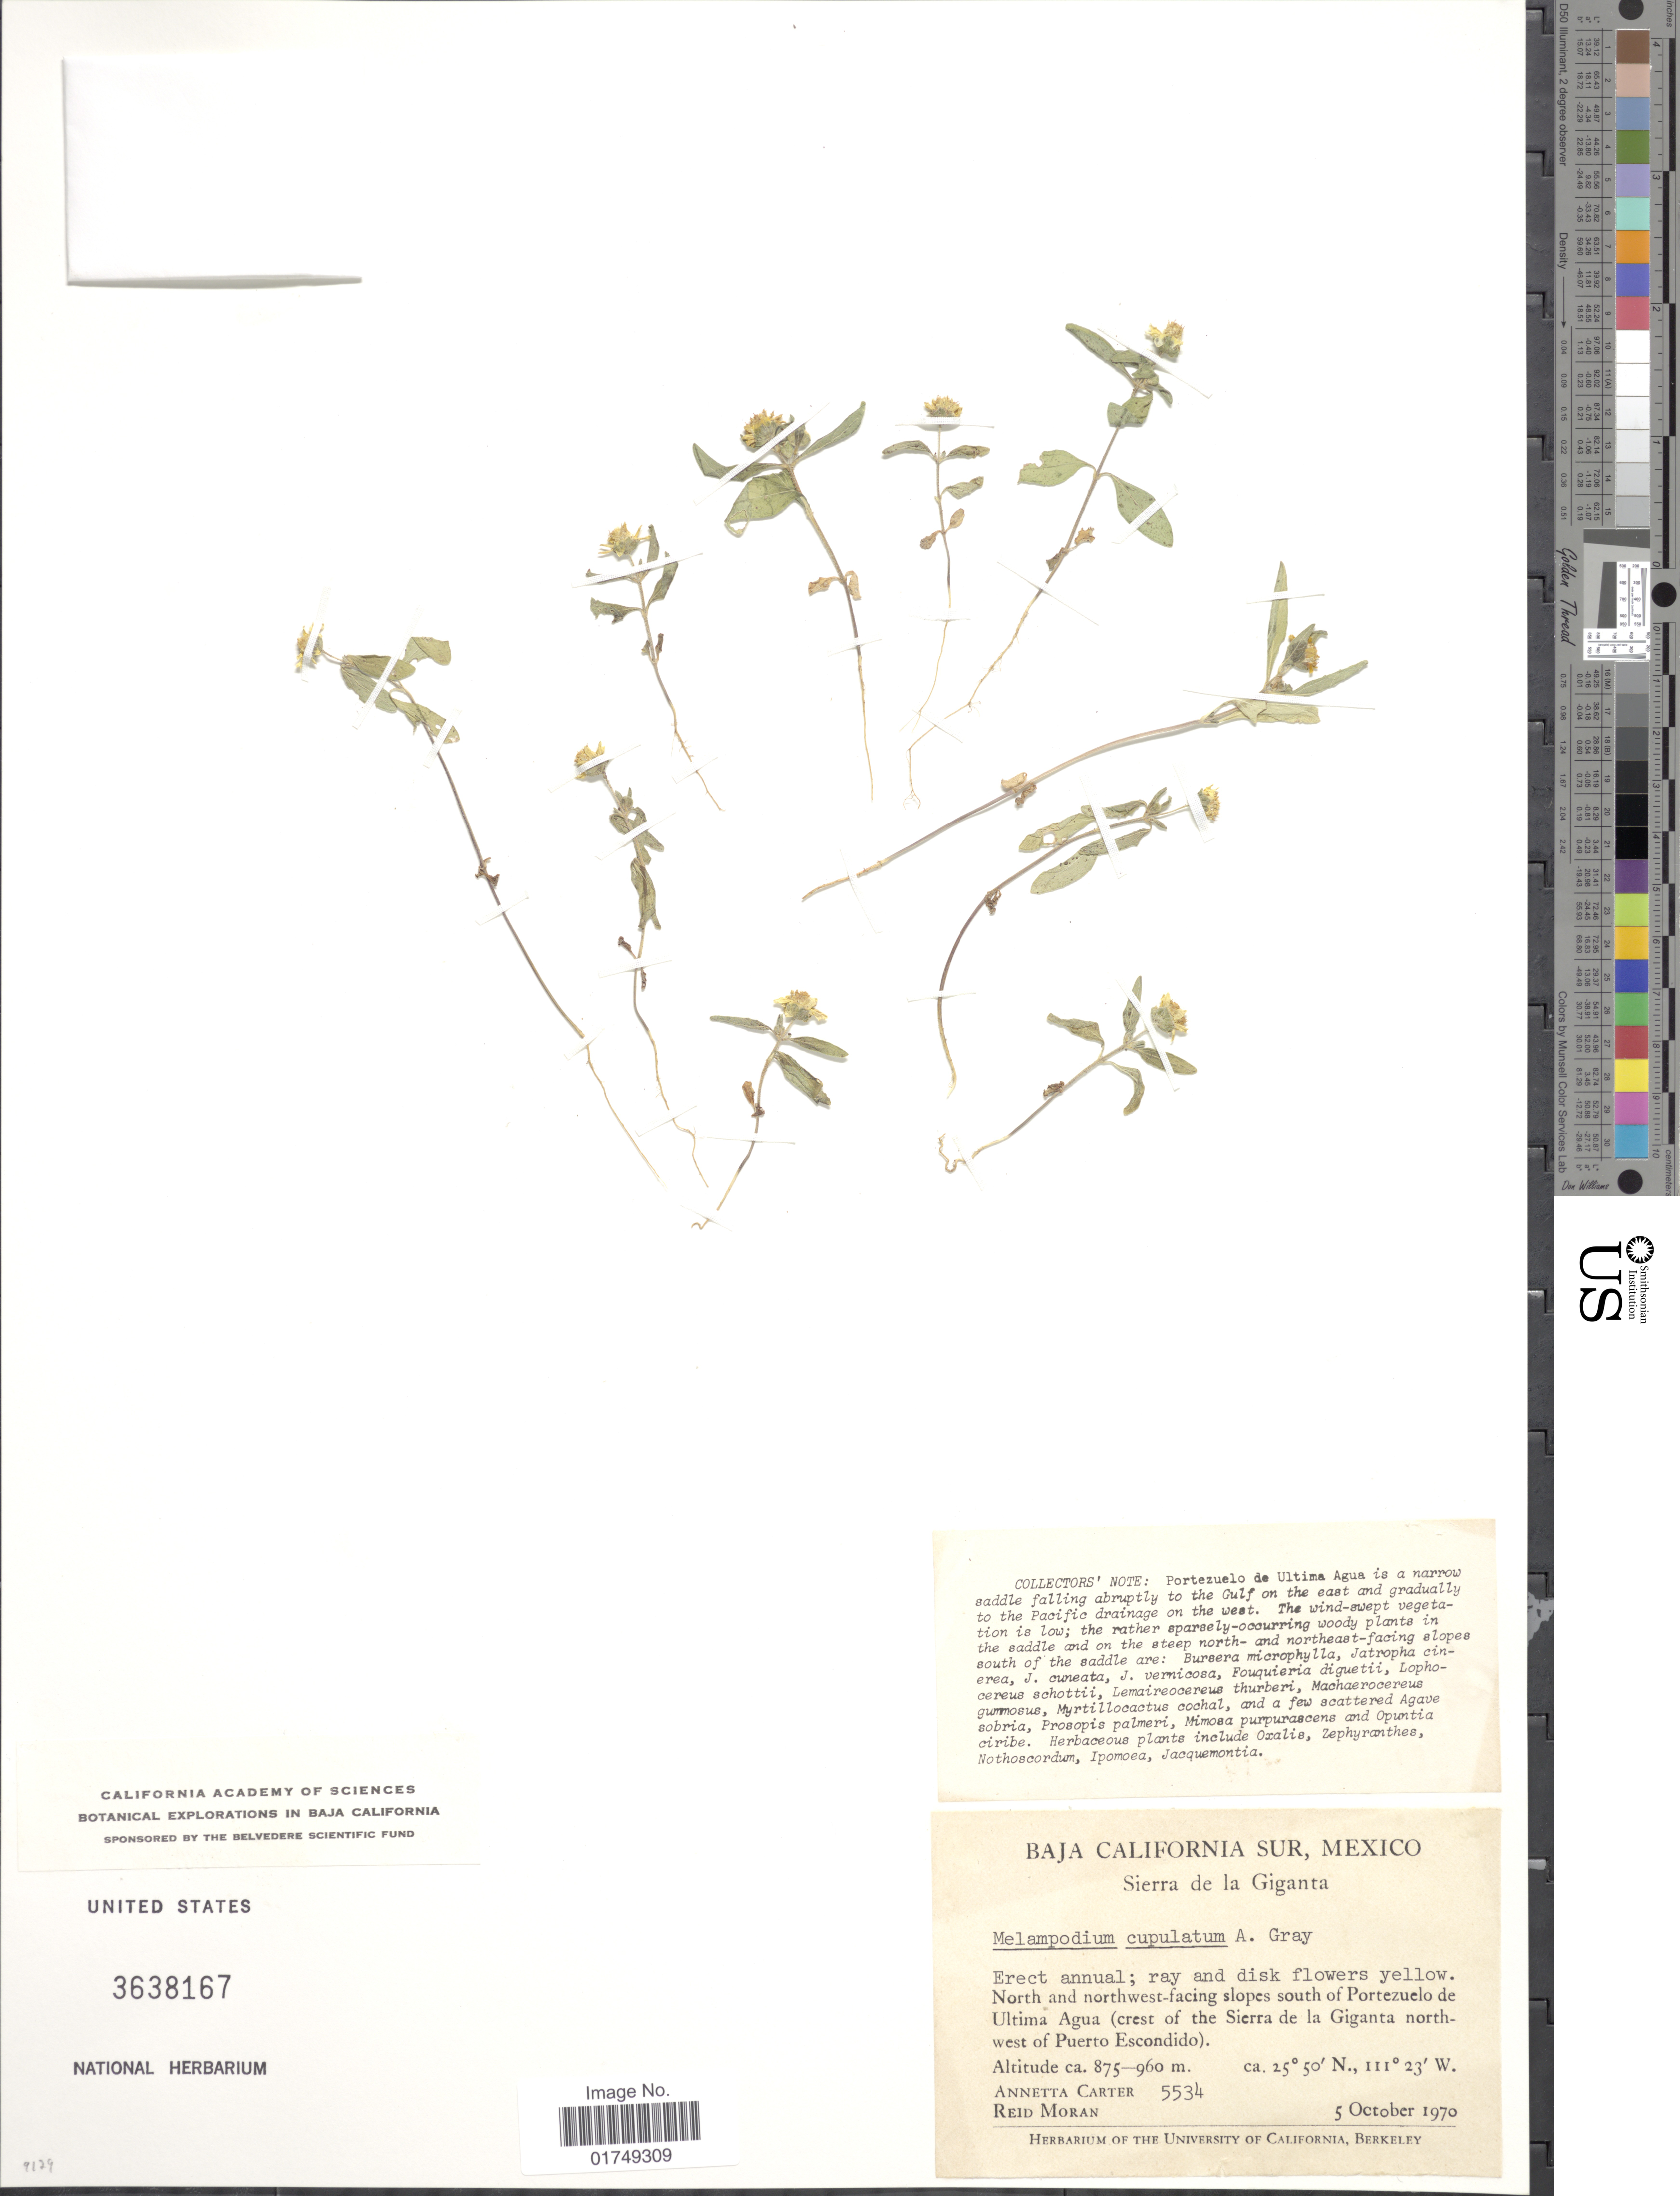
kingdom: Plantae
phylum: Tracheophyta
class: Magnoliopsida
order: Asterales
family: Asteraceae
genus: Melampodium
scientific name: Melampodium cupulatum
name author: A. Gray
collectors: A. M. Carter & R. V. Moran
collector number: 5534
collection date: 1970-10-05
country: Mexico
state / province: Baja California Sur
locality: Sierra de la Giganta, north and northwest-facing slopes south of Portezuelo de Ultima Agua (crest of the Sierra de la Giganta northwest of Puerto Escondido)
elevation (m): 875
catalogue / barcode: US 3638167